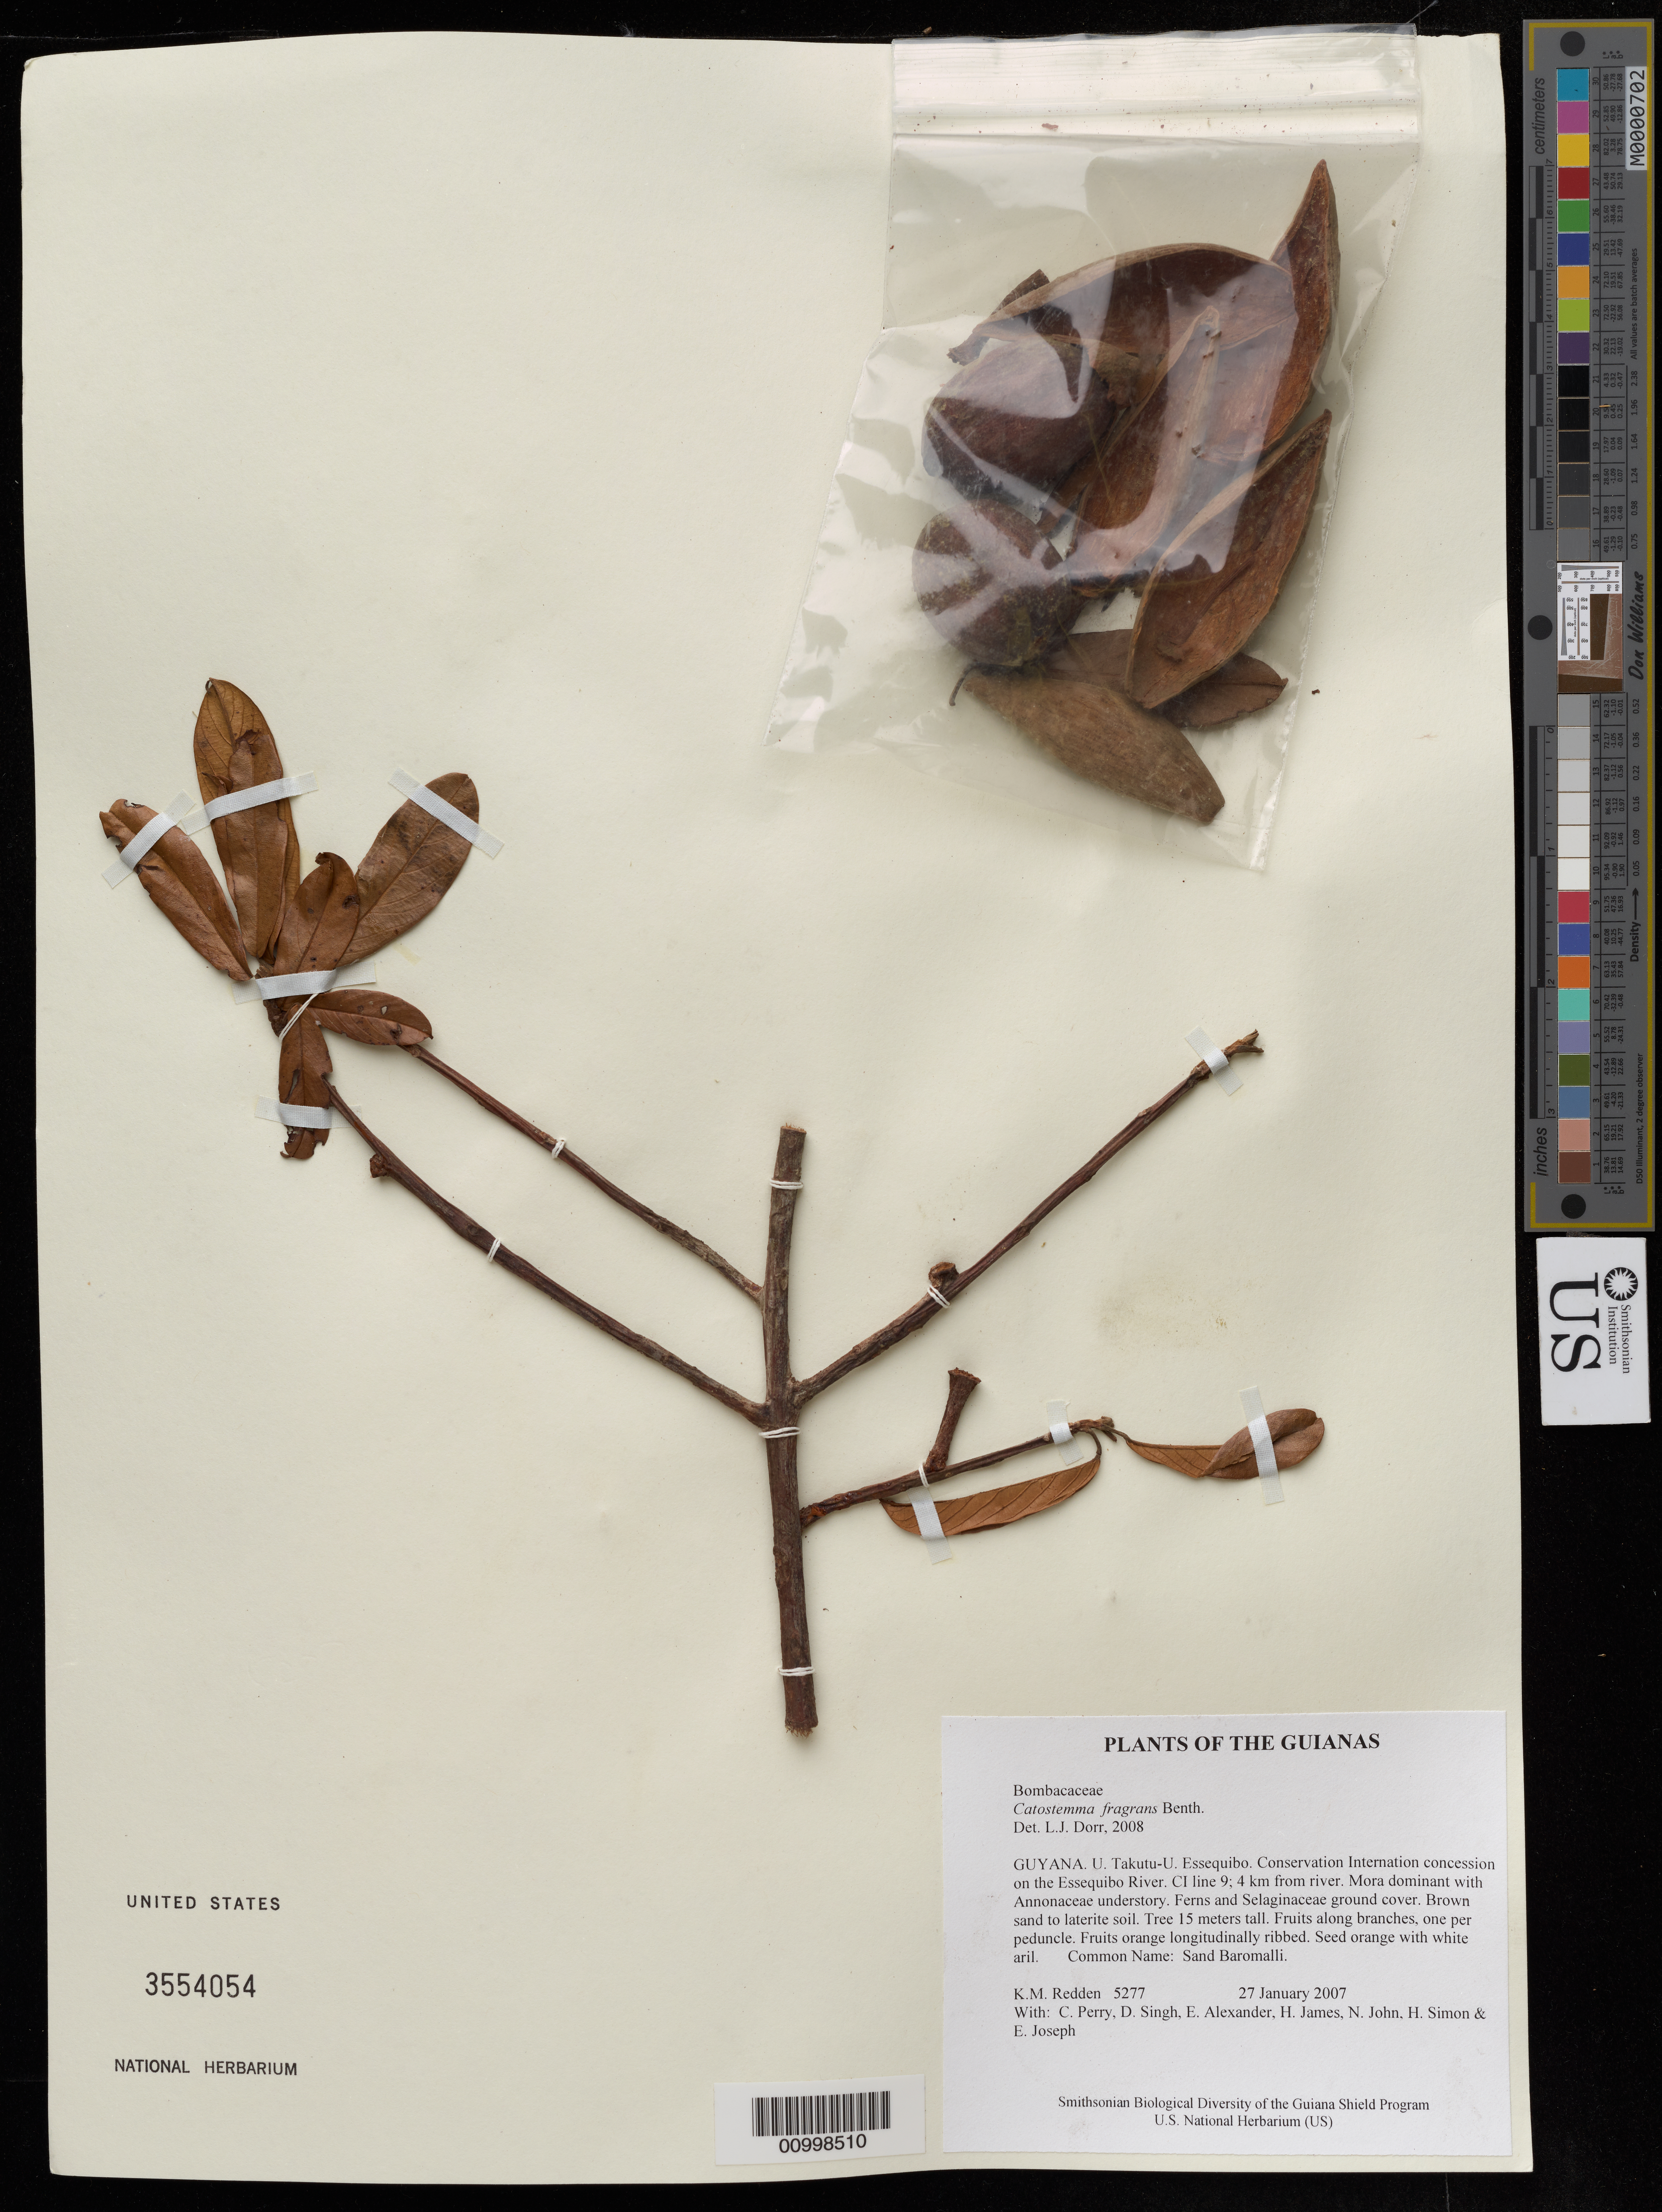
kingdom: Plantae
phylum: Tracheophyta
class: Magnoliopsida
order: Malvales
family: Malvaceae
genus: Catostemma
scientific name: Catostemma fragrans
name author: Benth.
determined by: Dorr, L. J., (BOT), Smithsonian Institution - National Museum of Natural History (UNITED STATES)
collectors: K. M. Redden, C. Perry, D. Singh, E. Alexander, H. James, N. John, H. Simon & E. Joseph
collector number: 5277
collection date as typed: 27 January 2007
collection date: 2007-01-27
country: Guyana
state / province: U. Takutu-U. Essequibo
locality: Conservation International concession on the Essequibo River. CI line 9; 4 km from river.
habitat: Mora dominant with Annonaceae understory. Ferns and Selaginaceae ground cover. Brown sand to laterite soil.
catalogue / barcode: US 3554054